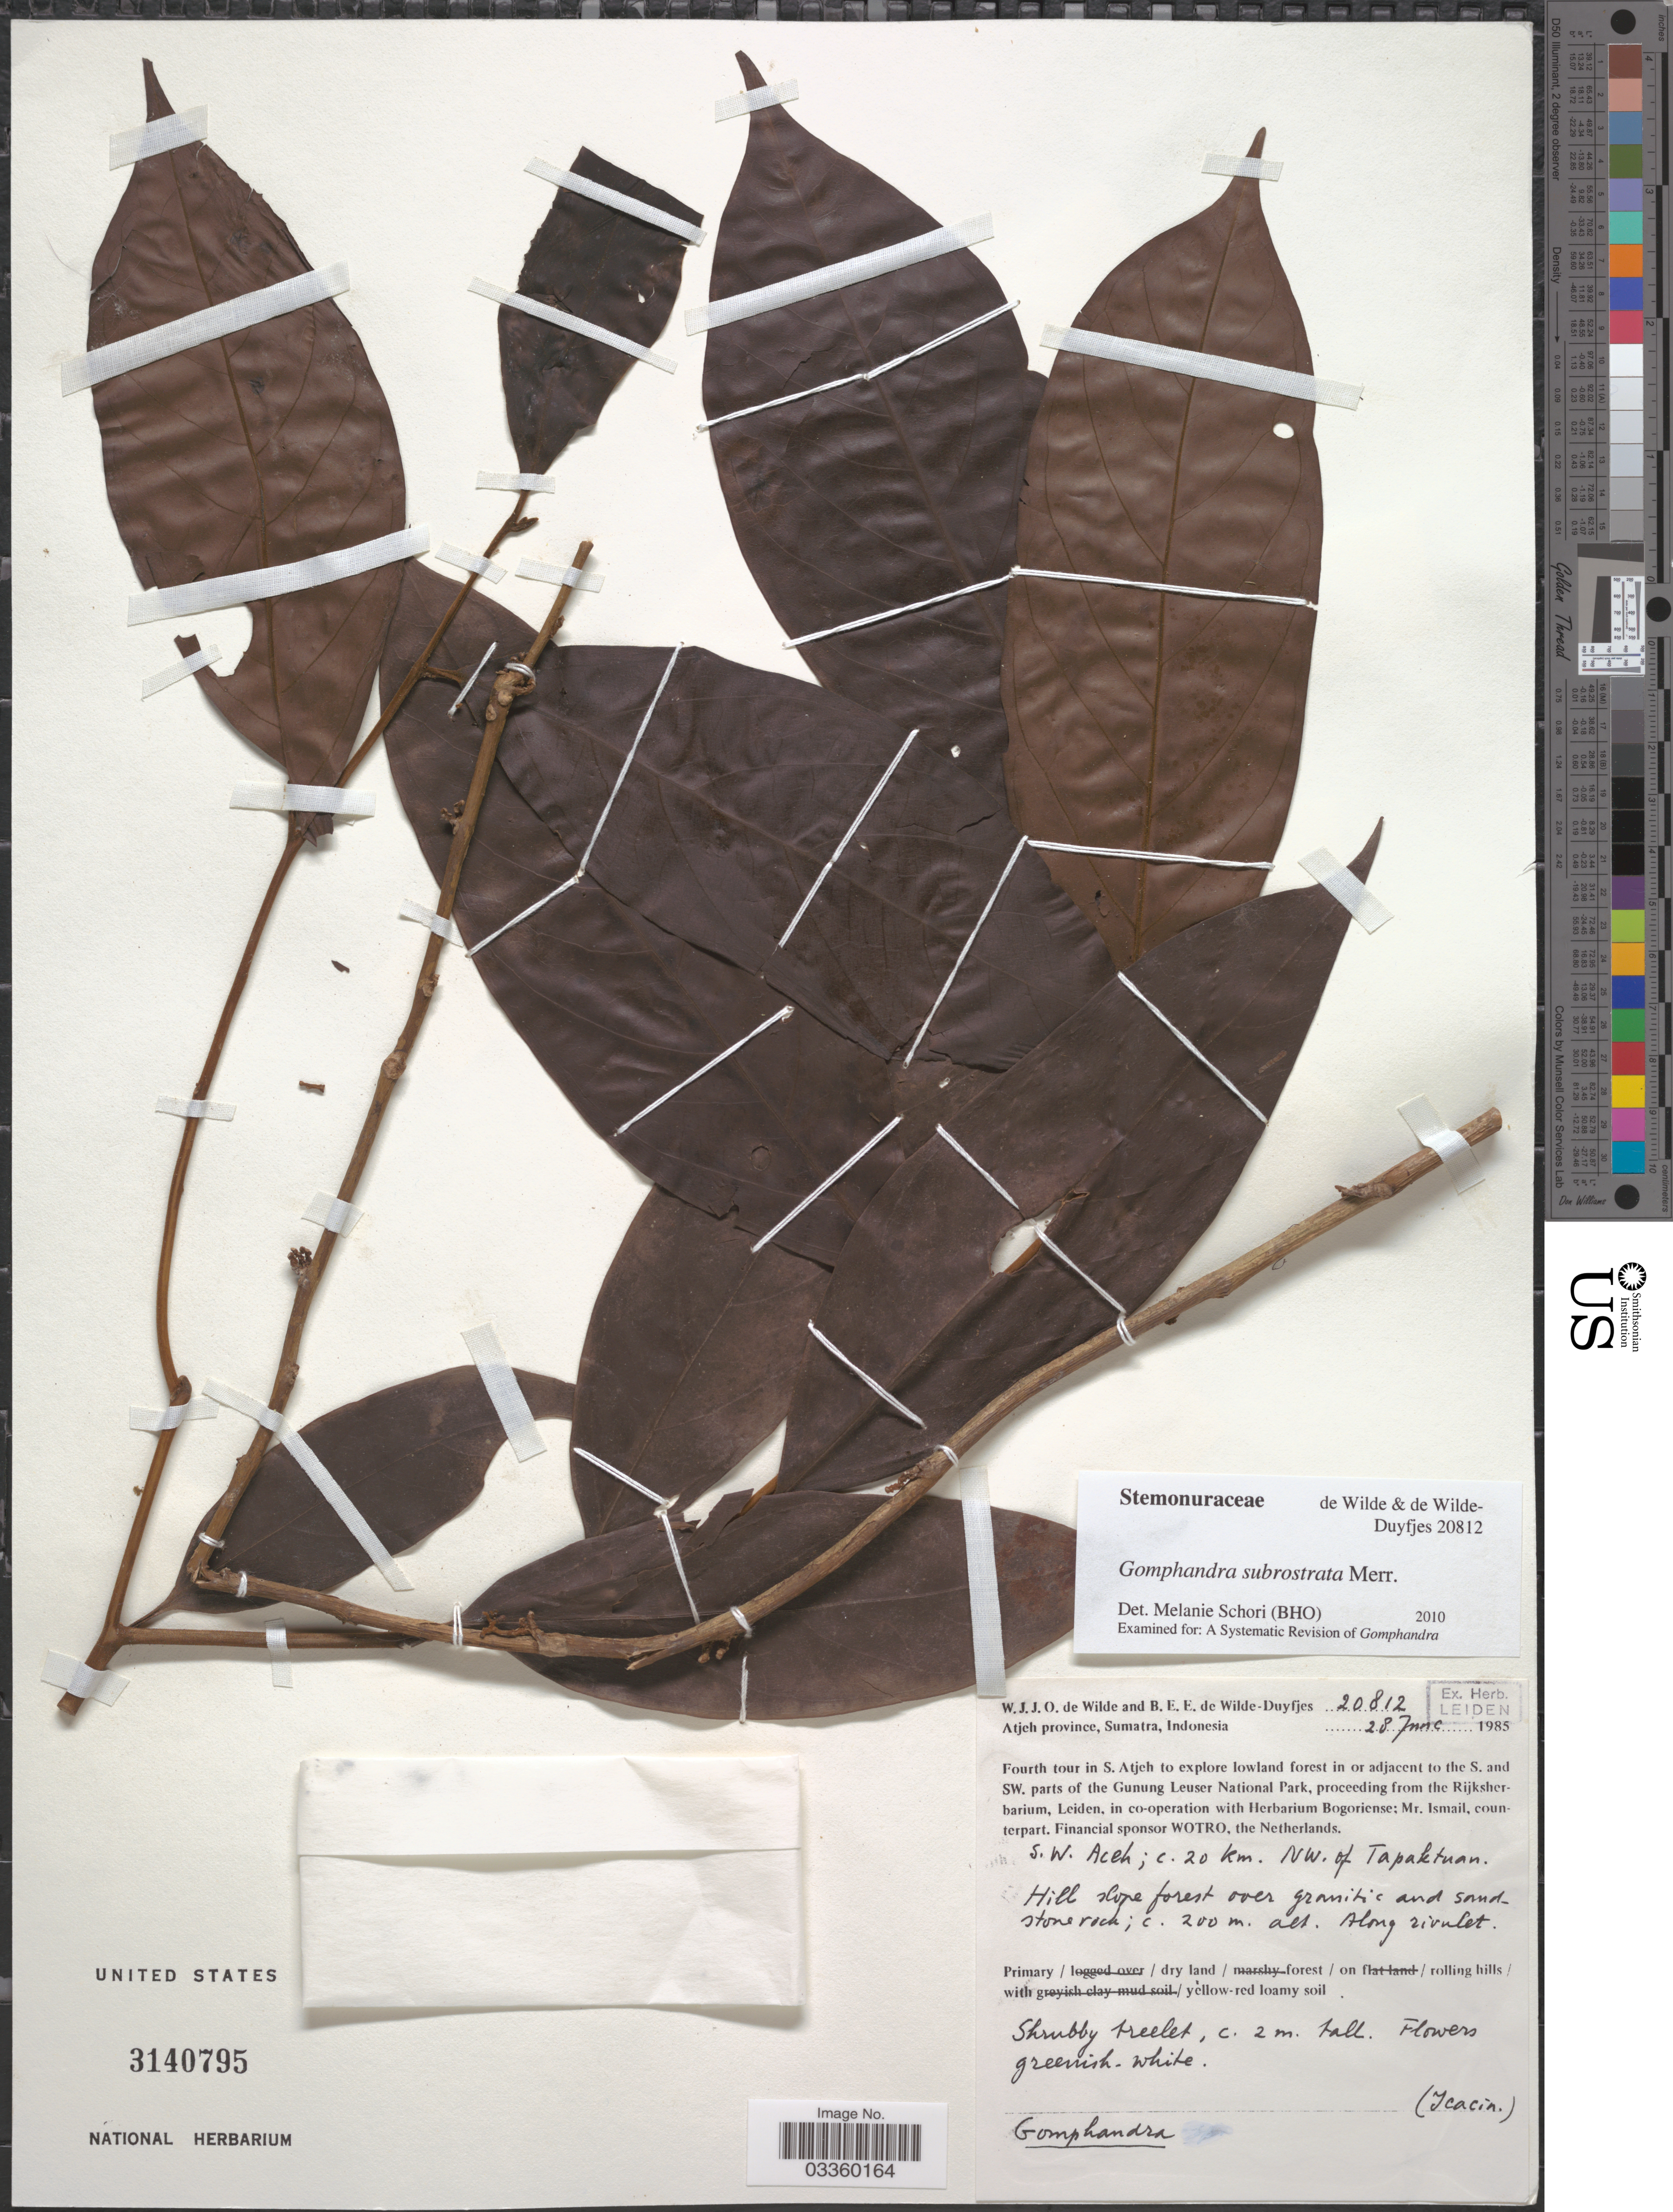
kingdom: Plantae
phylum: Tracheophyta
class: Magnoliopsida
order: Cardiopteridales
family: Stemonuraceae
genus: Gomphandra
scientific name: Gomphandra subrostrata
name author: Merr.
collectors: W. J. de Wilde & B. E. de Wilde-Duyfjes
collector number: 20812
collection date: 1985-06-28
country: Indonesia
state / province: Sumatra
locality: Atjeh province. S.W. Aceh; c. 20 km. NW. of Tapaktuan.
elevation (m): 200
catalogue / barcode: US 3140795